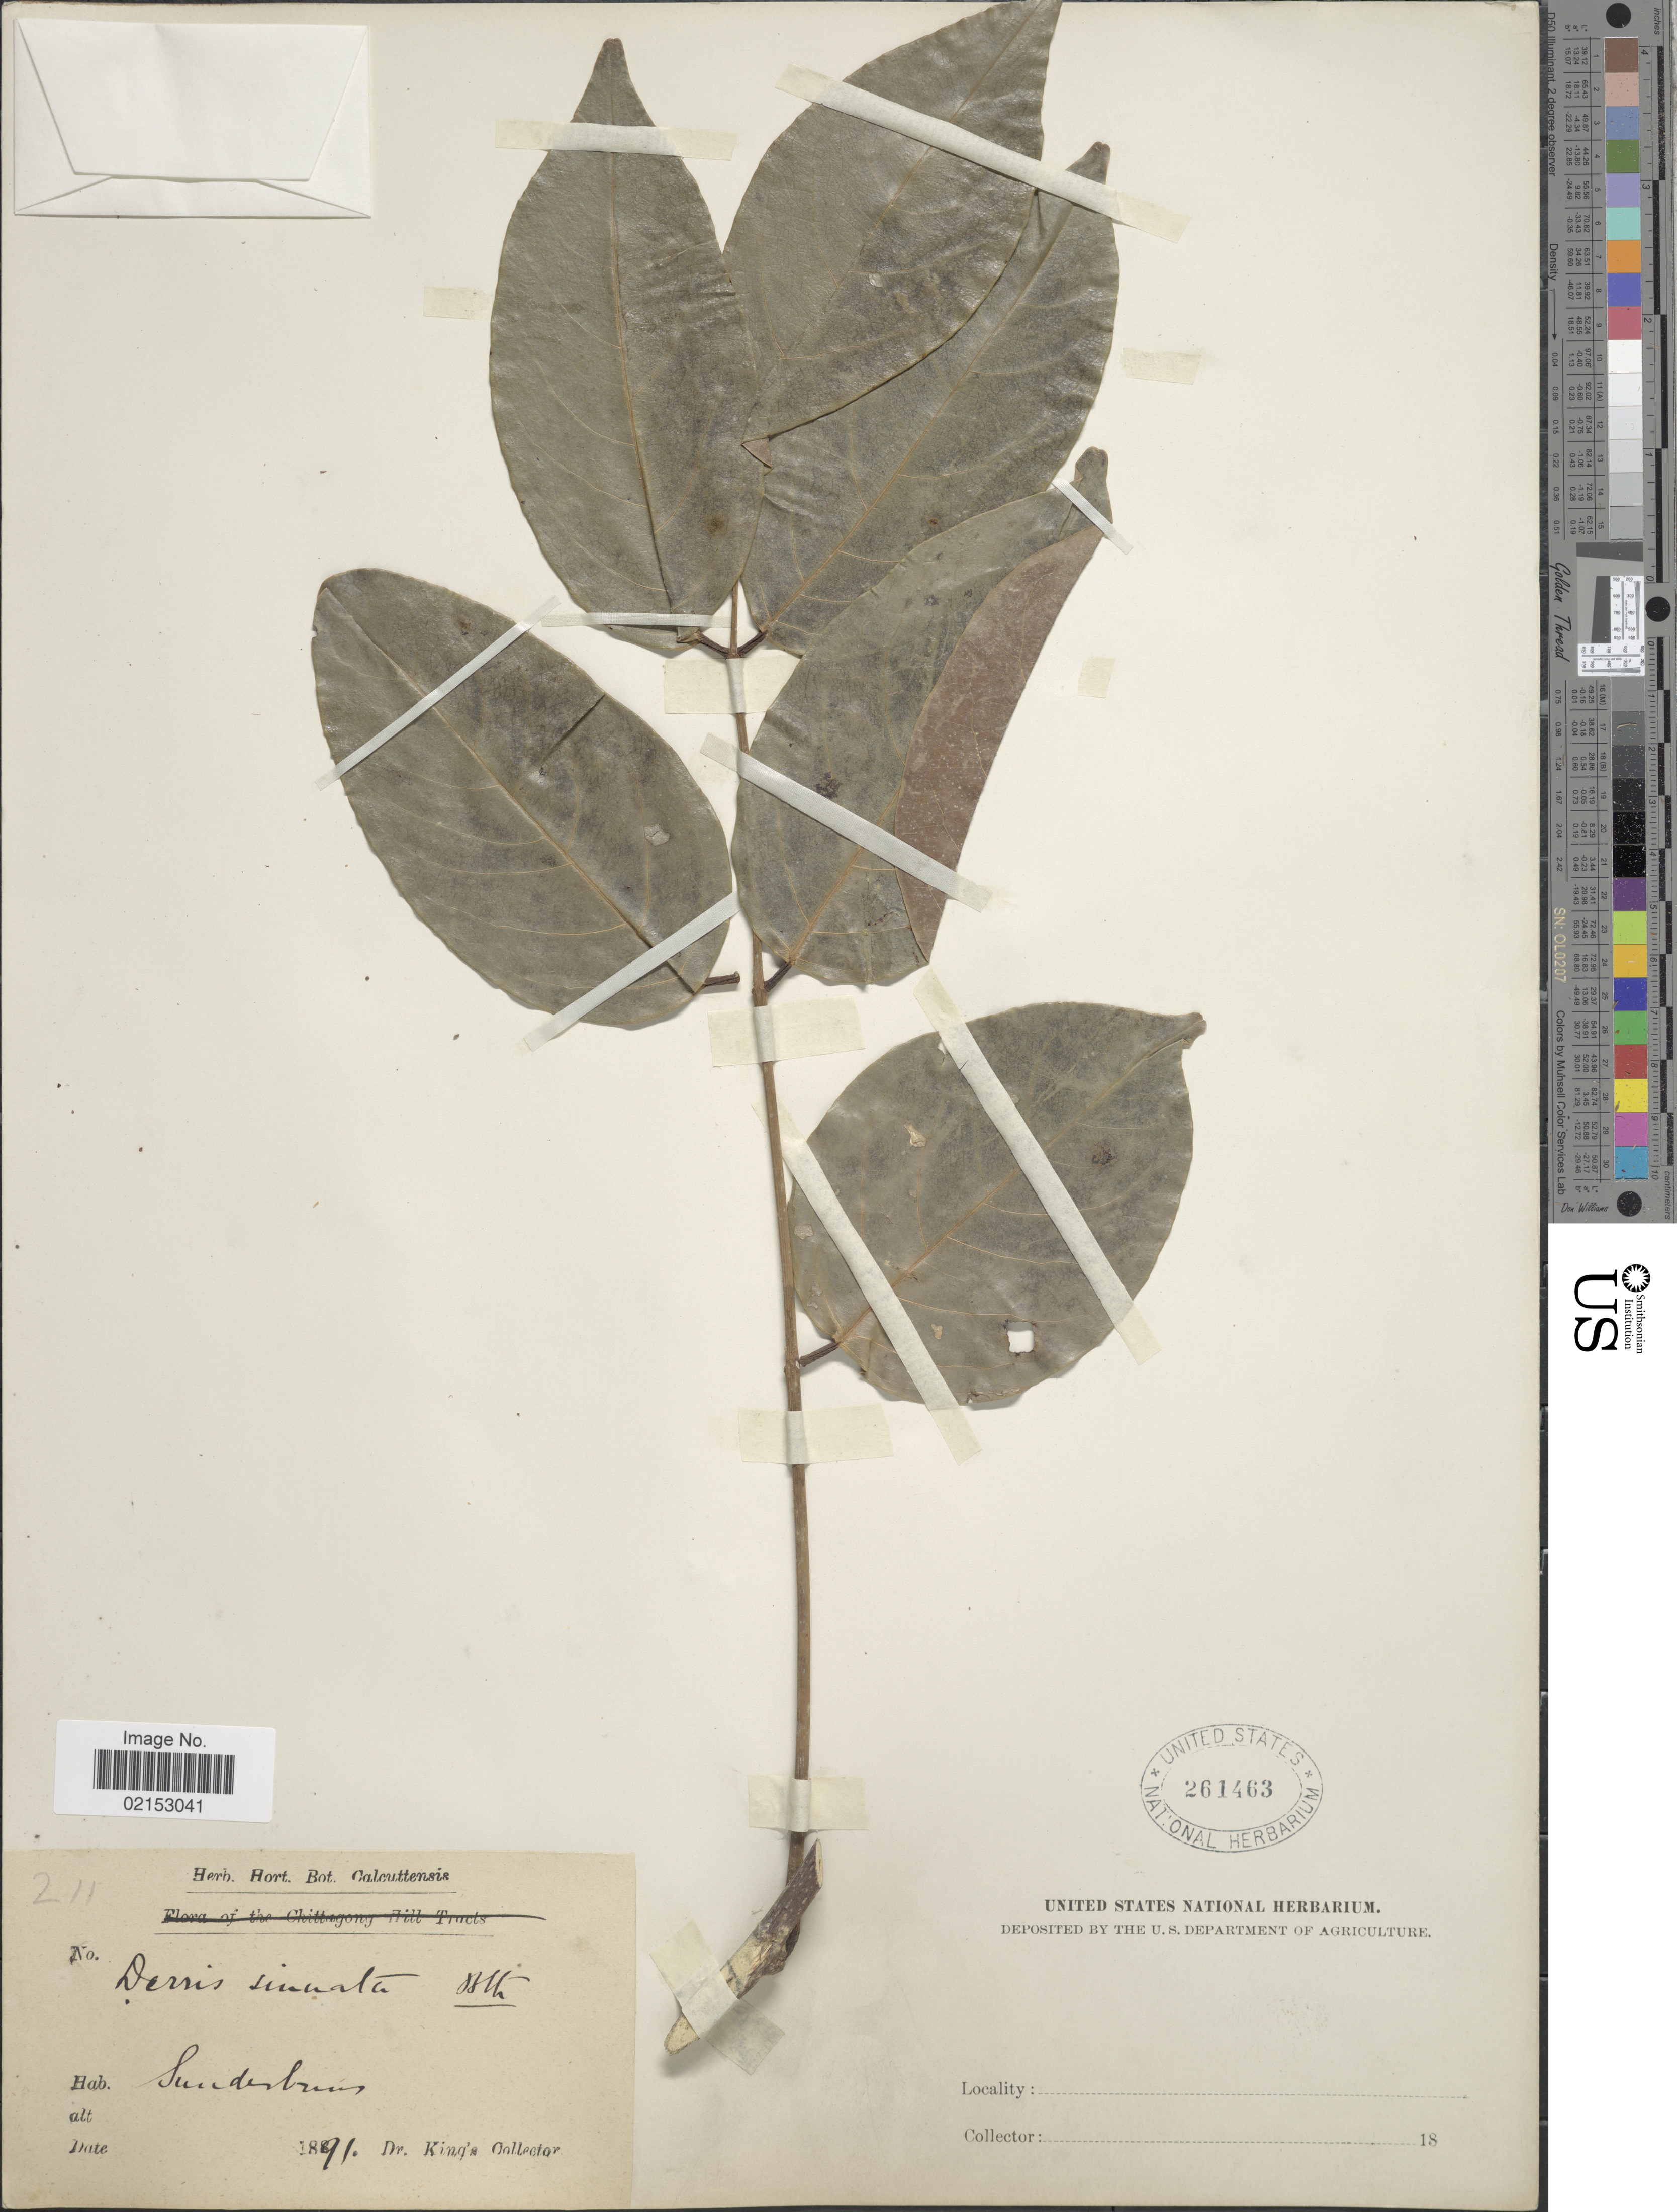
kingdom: Plantae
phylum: Tracheophyta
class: Magnoliopsida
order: Fabales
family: Fabaceae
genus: Aganope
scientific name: Aganope heptaphylla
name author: (L.) Polhill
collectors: Dr. King's collector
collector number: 211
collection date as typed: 18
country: Bangladesh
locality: Sundarbans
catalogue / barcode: US 261463